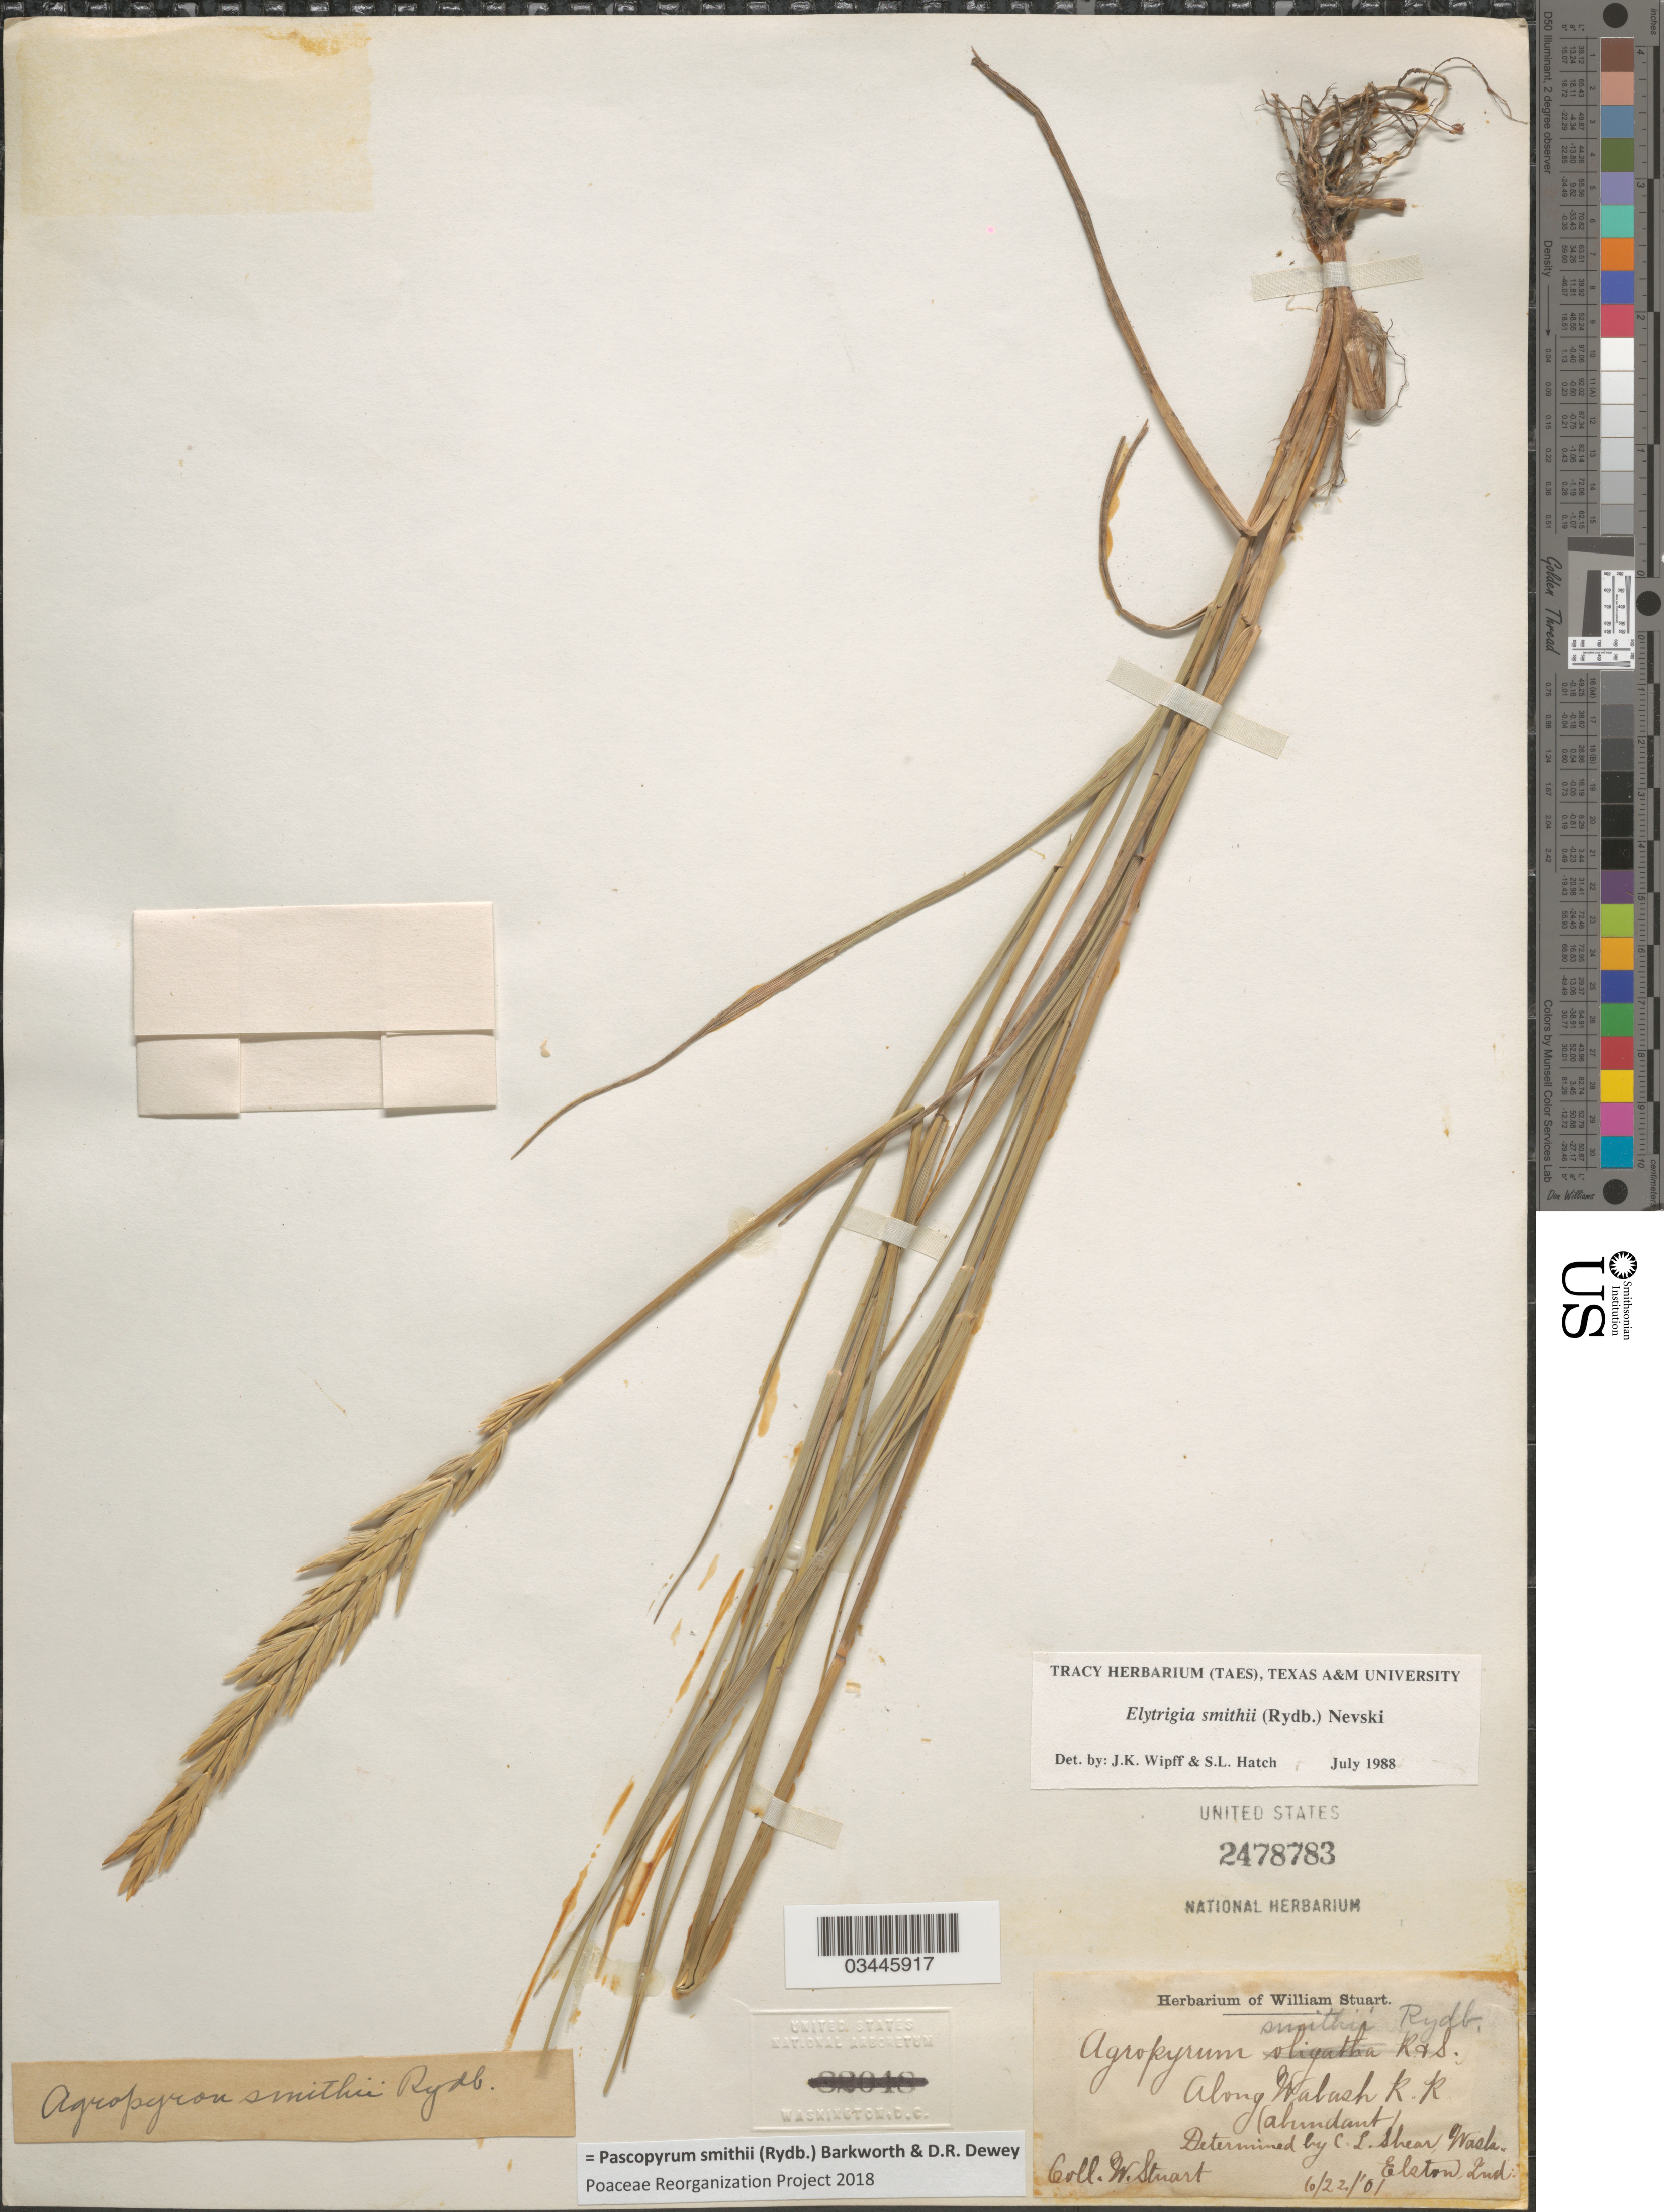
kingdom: Plantae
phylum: Tracheophyta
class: Liliopsida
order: Poales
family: Poaceae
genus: Pascopyrum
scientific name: Pascopyrum smithii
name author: (Rydb.) Barkworth & Dewey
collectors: W. Stuart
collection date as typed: Transcribed d/m/y: 22/6/1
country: United States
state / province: Indiana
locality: Along Walash R.R.. Elston.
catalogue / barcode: US 2478783